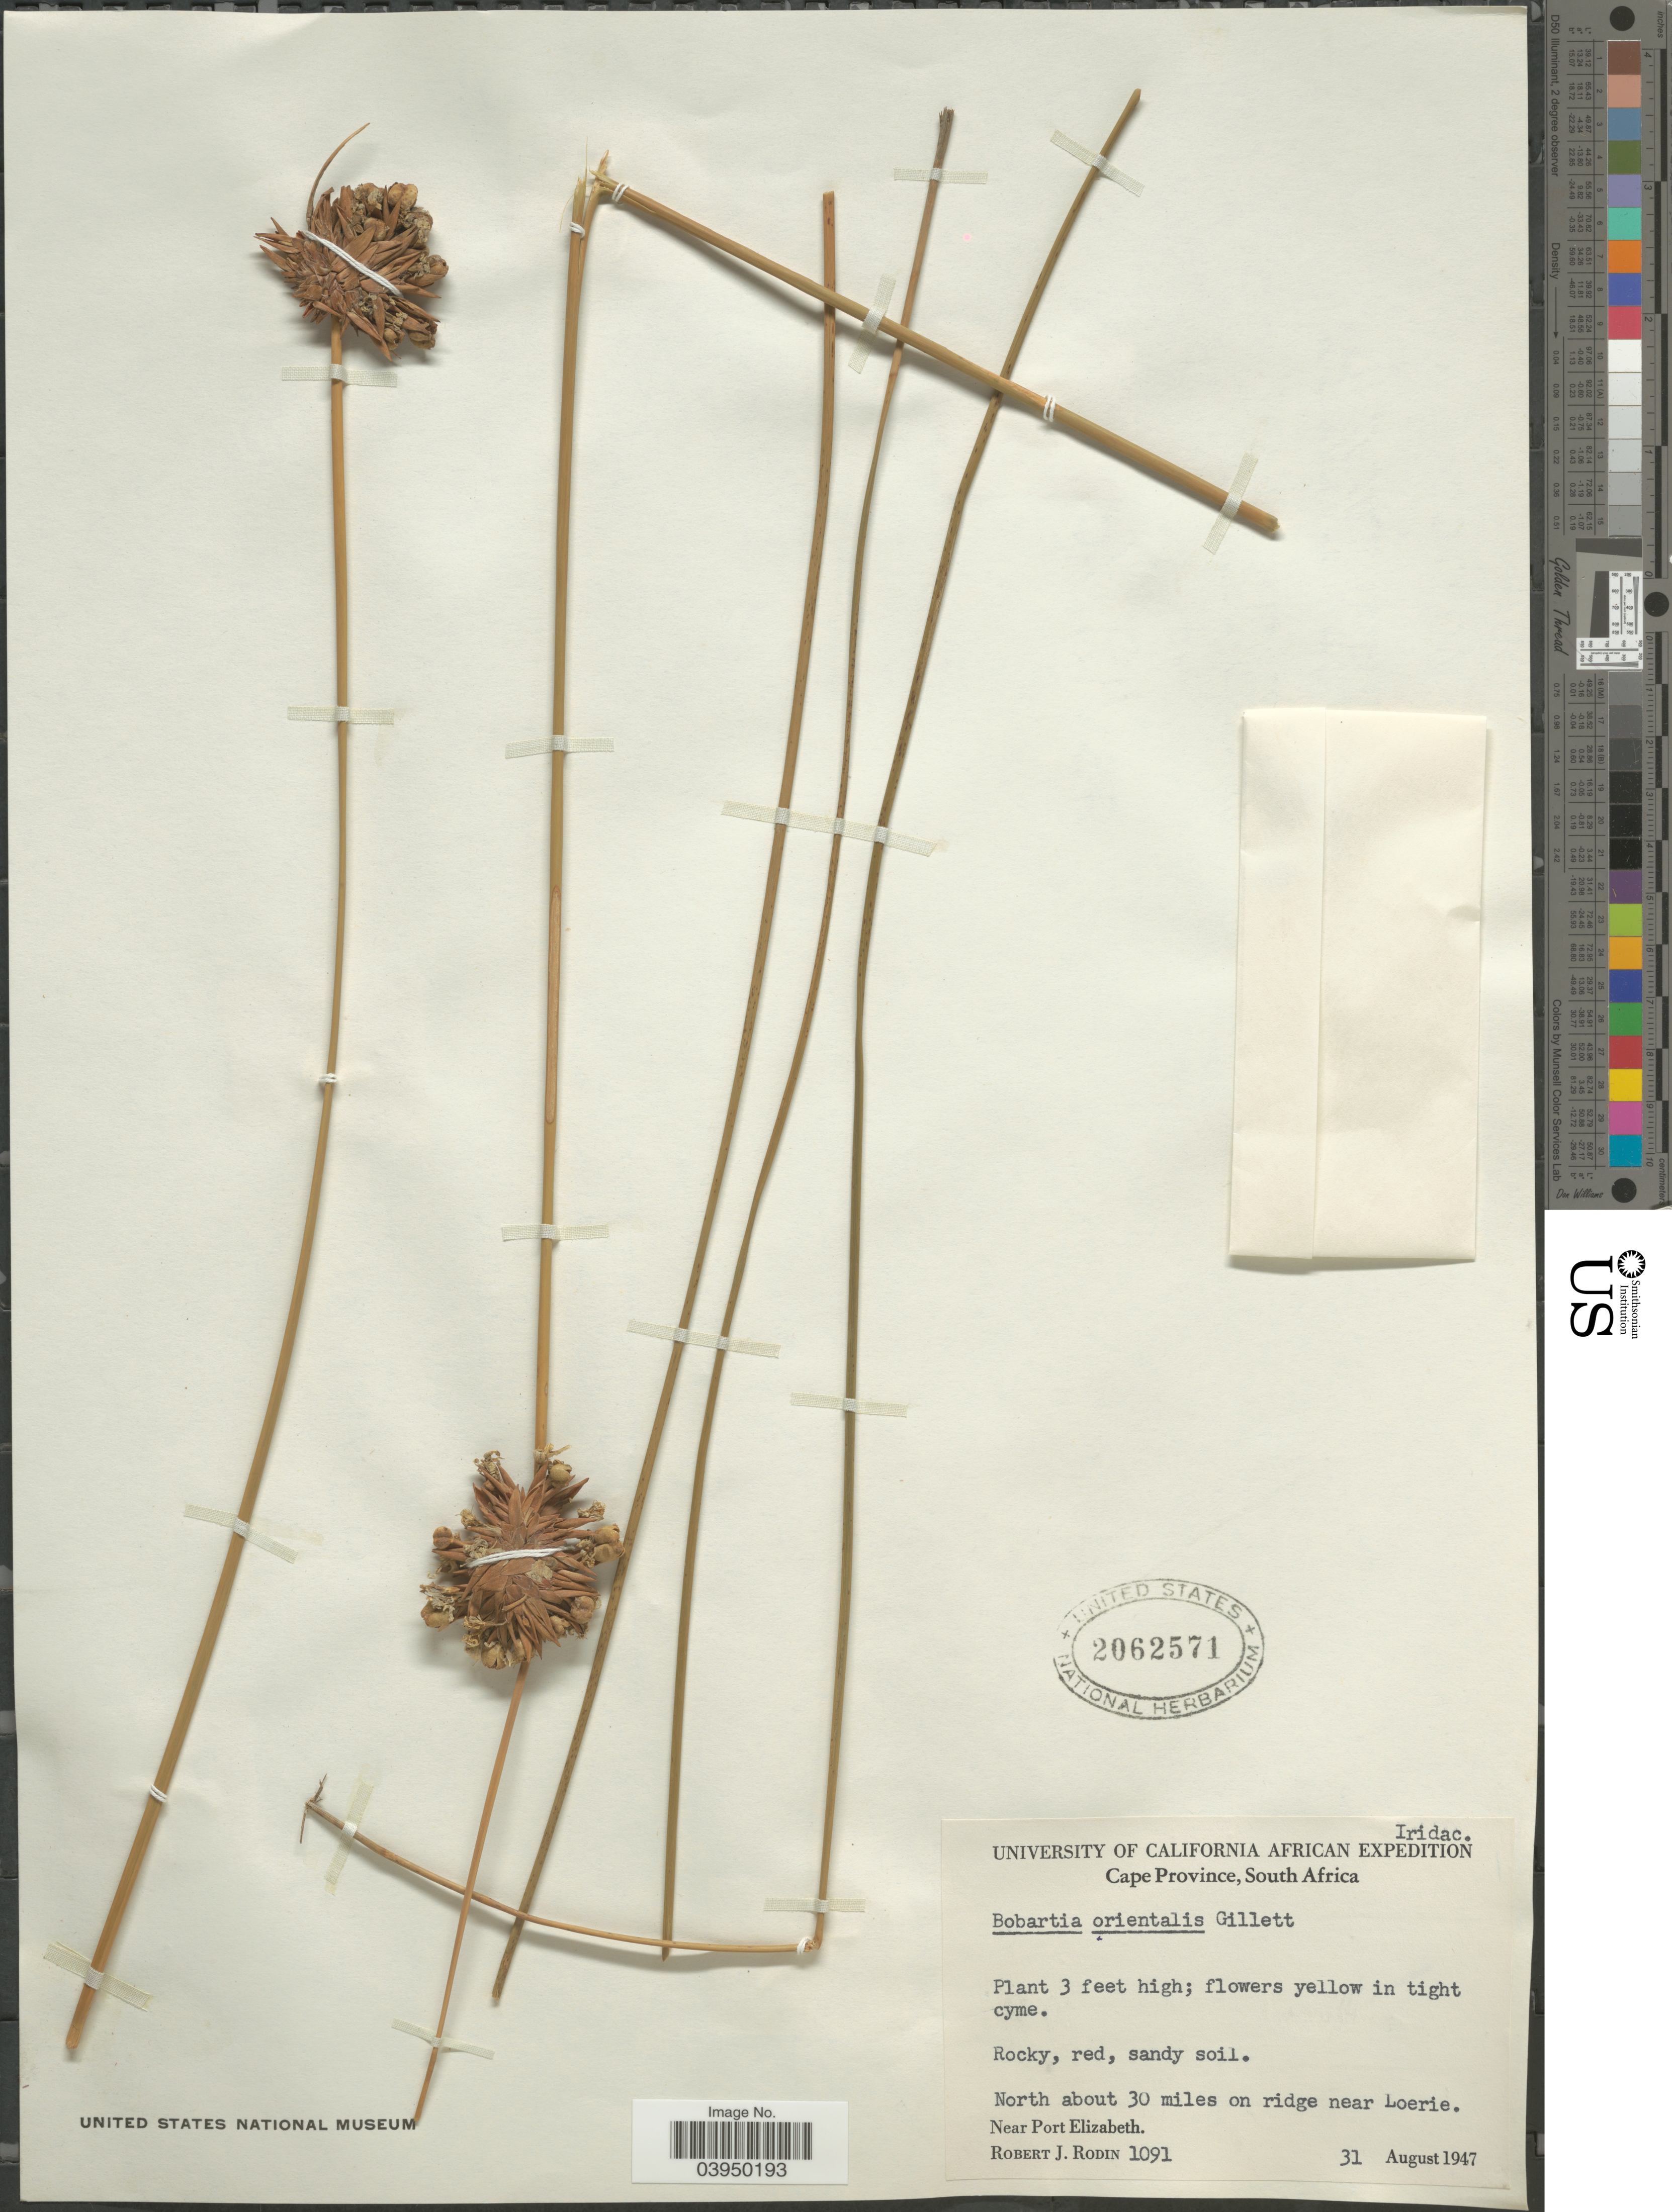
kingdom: Plantae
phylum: Tracheophyta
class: Liliopsida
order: Asparagales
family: Iridaceae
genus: Bobartia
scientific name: Bobartia orientalis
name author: Gillett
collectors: R. J. Rodin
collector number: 1091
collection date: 1947-08-31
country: South Africa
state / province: Eastern Cape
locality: North about 30 miles on ridge near Loerie. Near Port Elizabeth.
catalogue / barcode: US 2062571